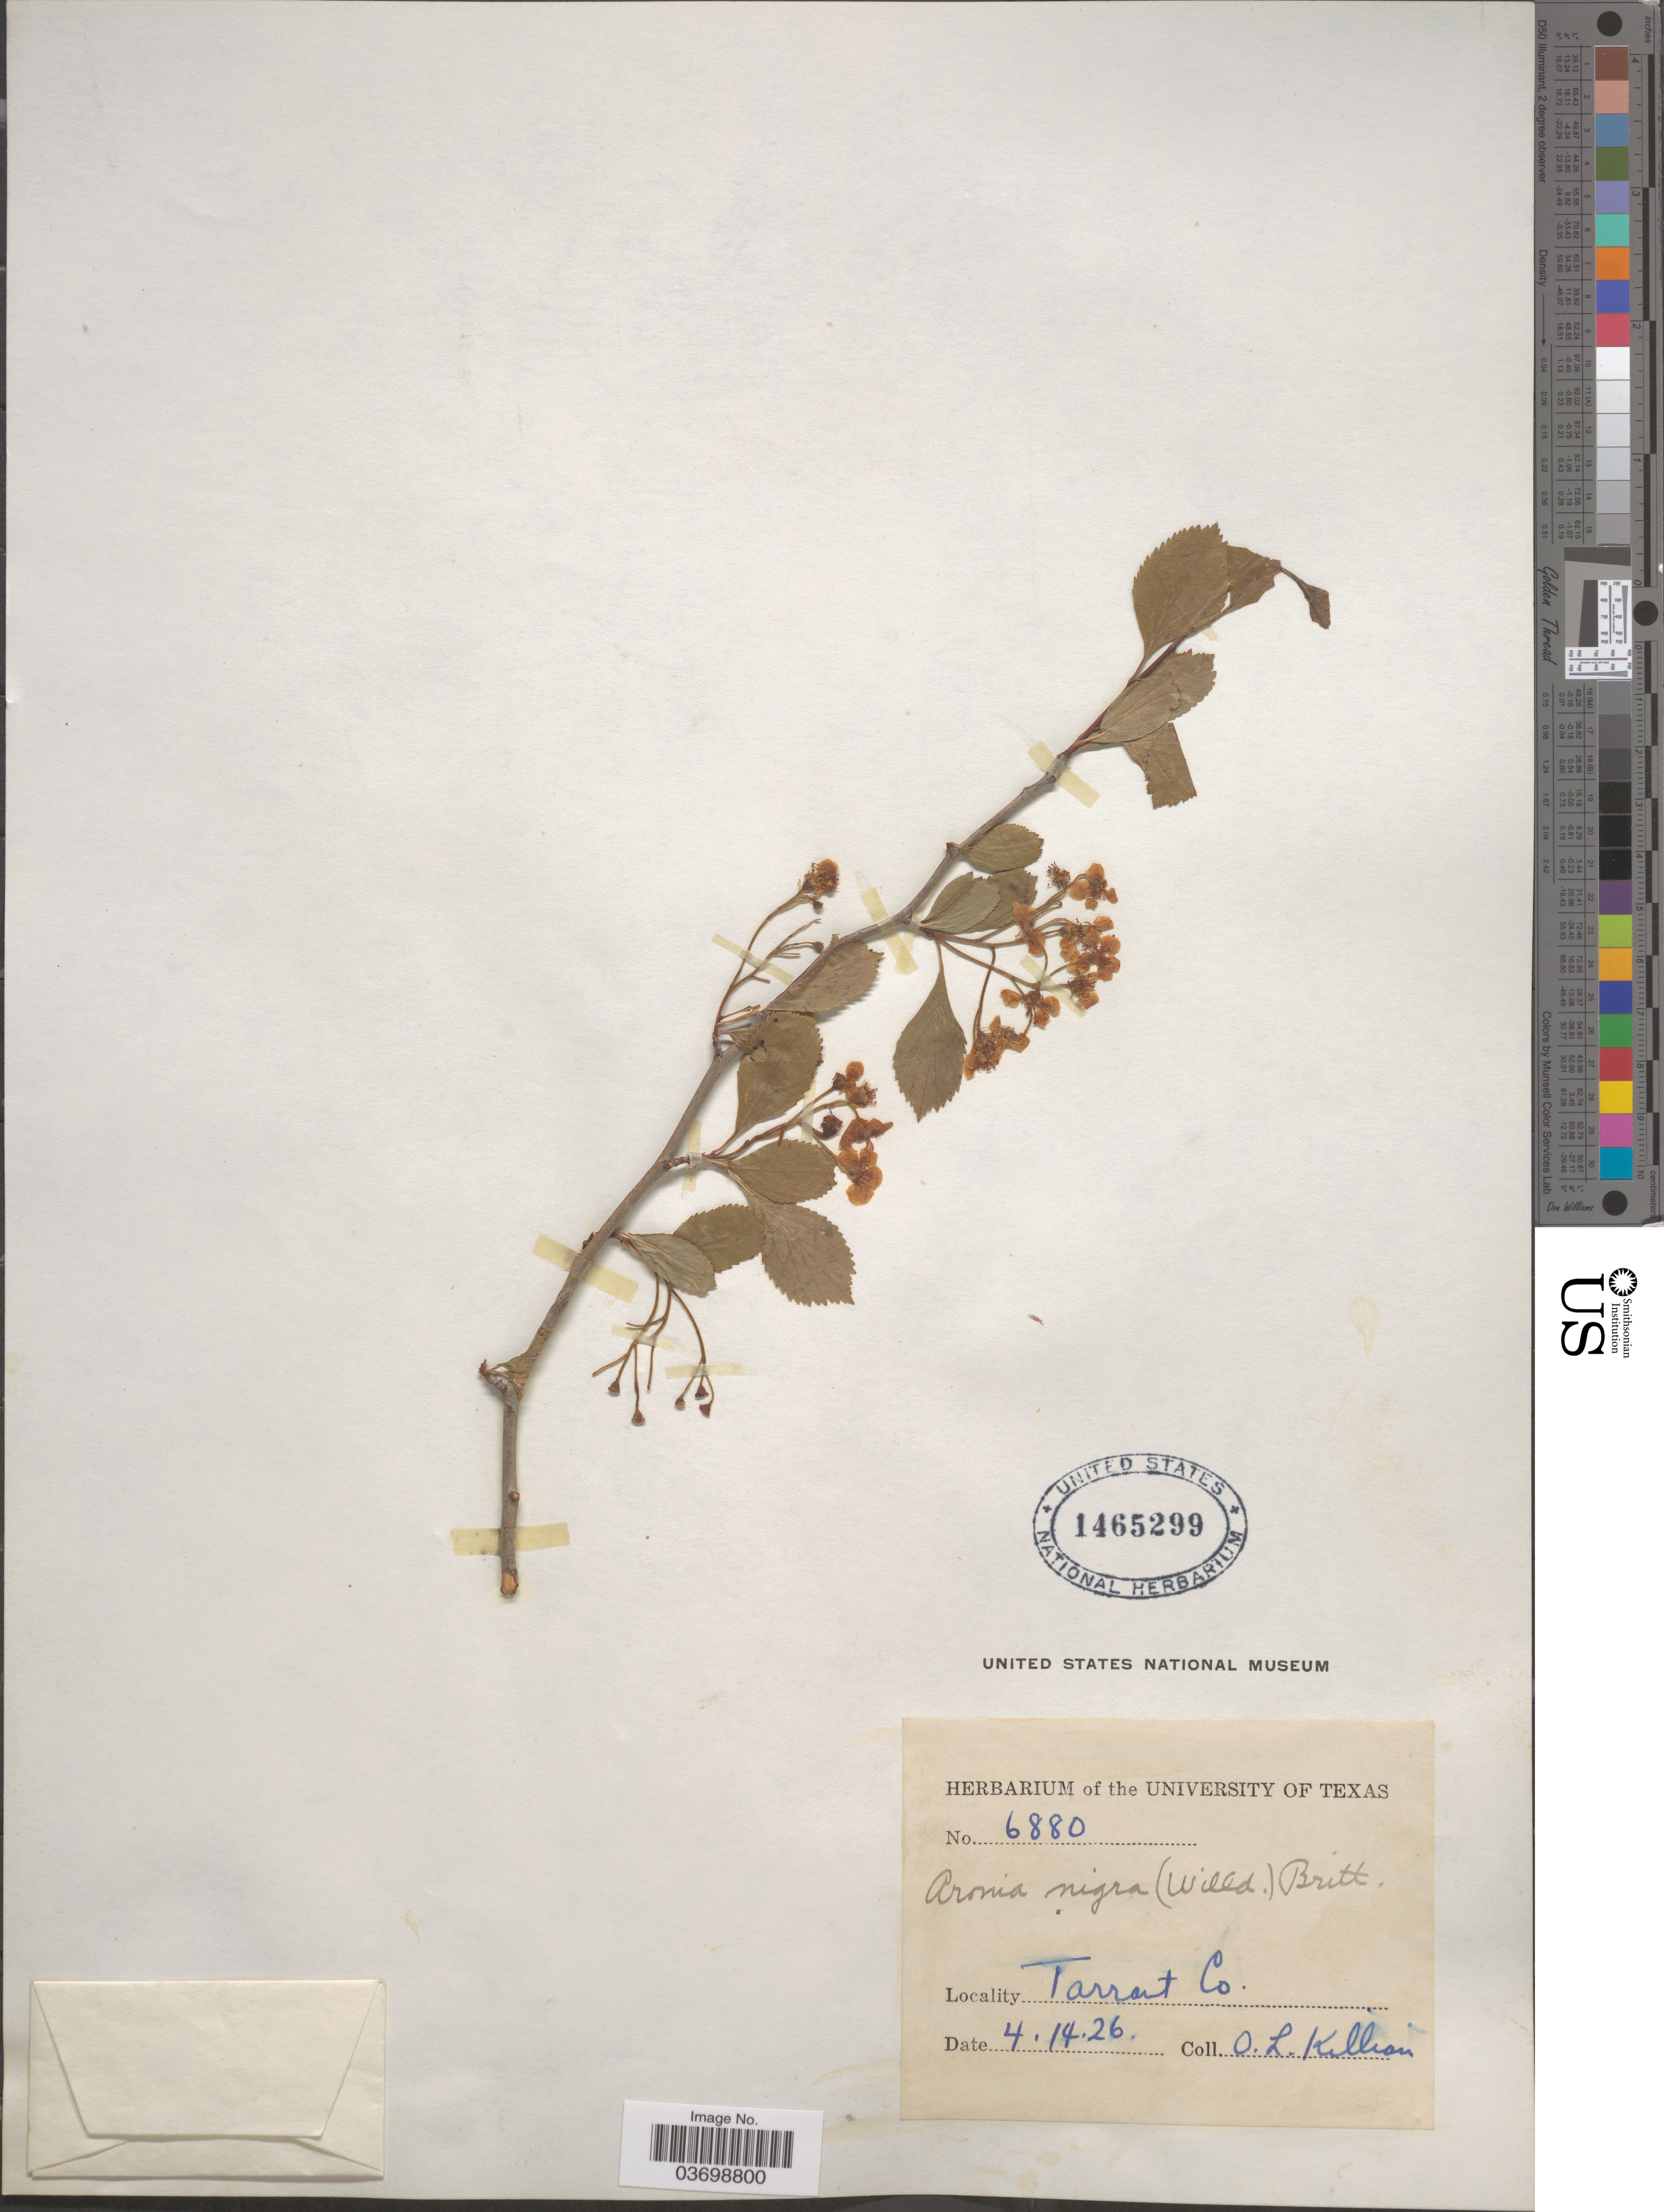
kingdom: Plantae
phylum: Tracheophyta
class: Magnoliopsida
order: Rosales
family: Rosaceae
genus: Crataegus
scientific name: Crataegus viridis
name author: L.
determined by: Turner, B. L.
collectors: O. Killian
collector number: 6880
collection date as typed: Transcribed d/m/y: 14/4/26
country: United States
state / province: Texas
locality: Tarrant Co.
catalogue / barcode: US 1465299